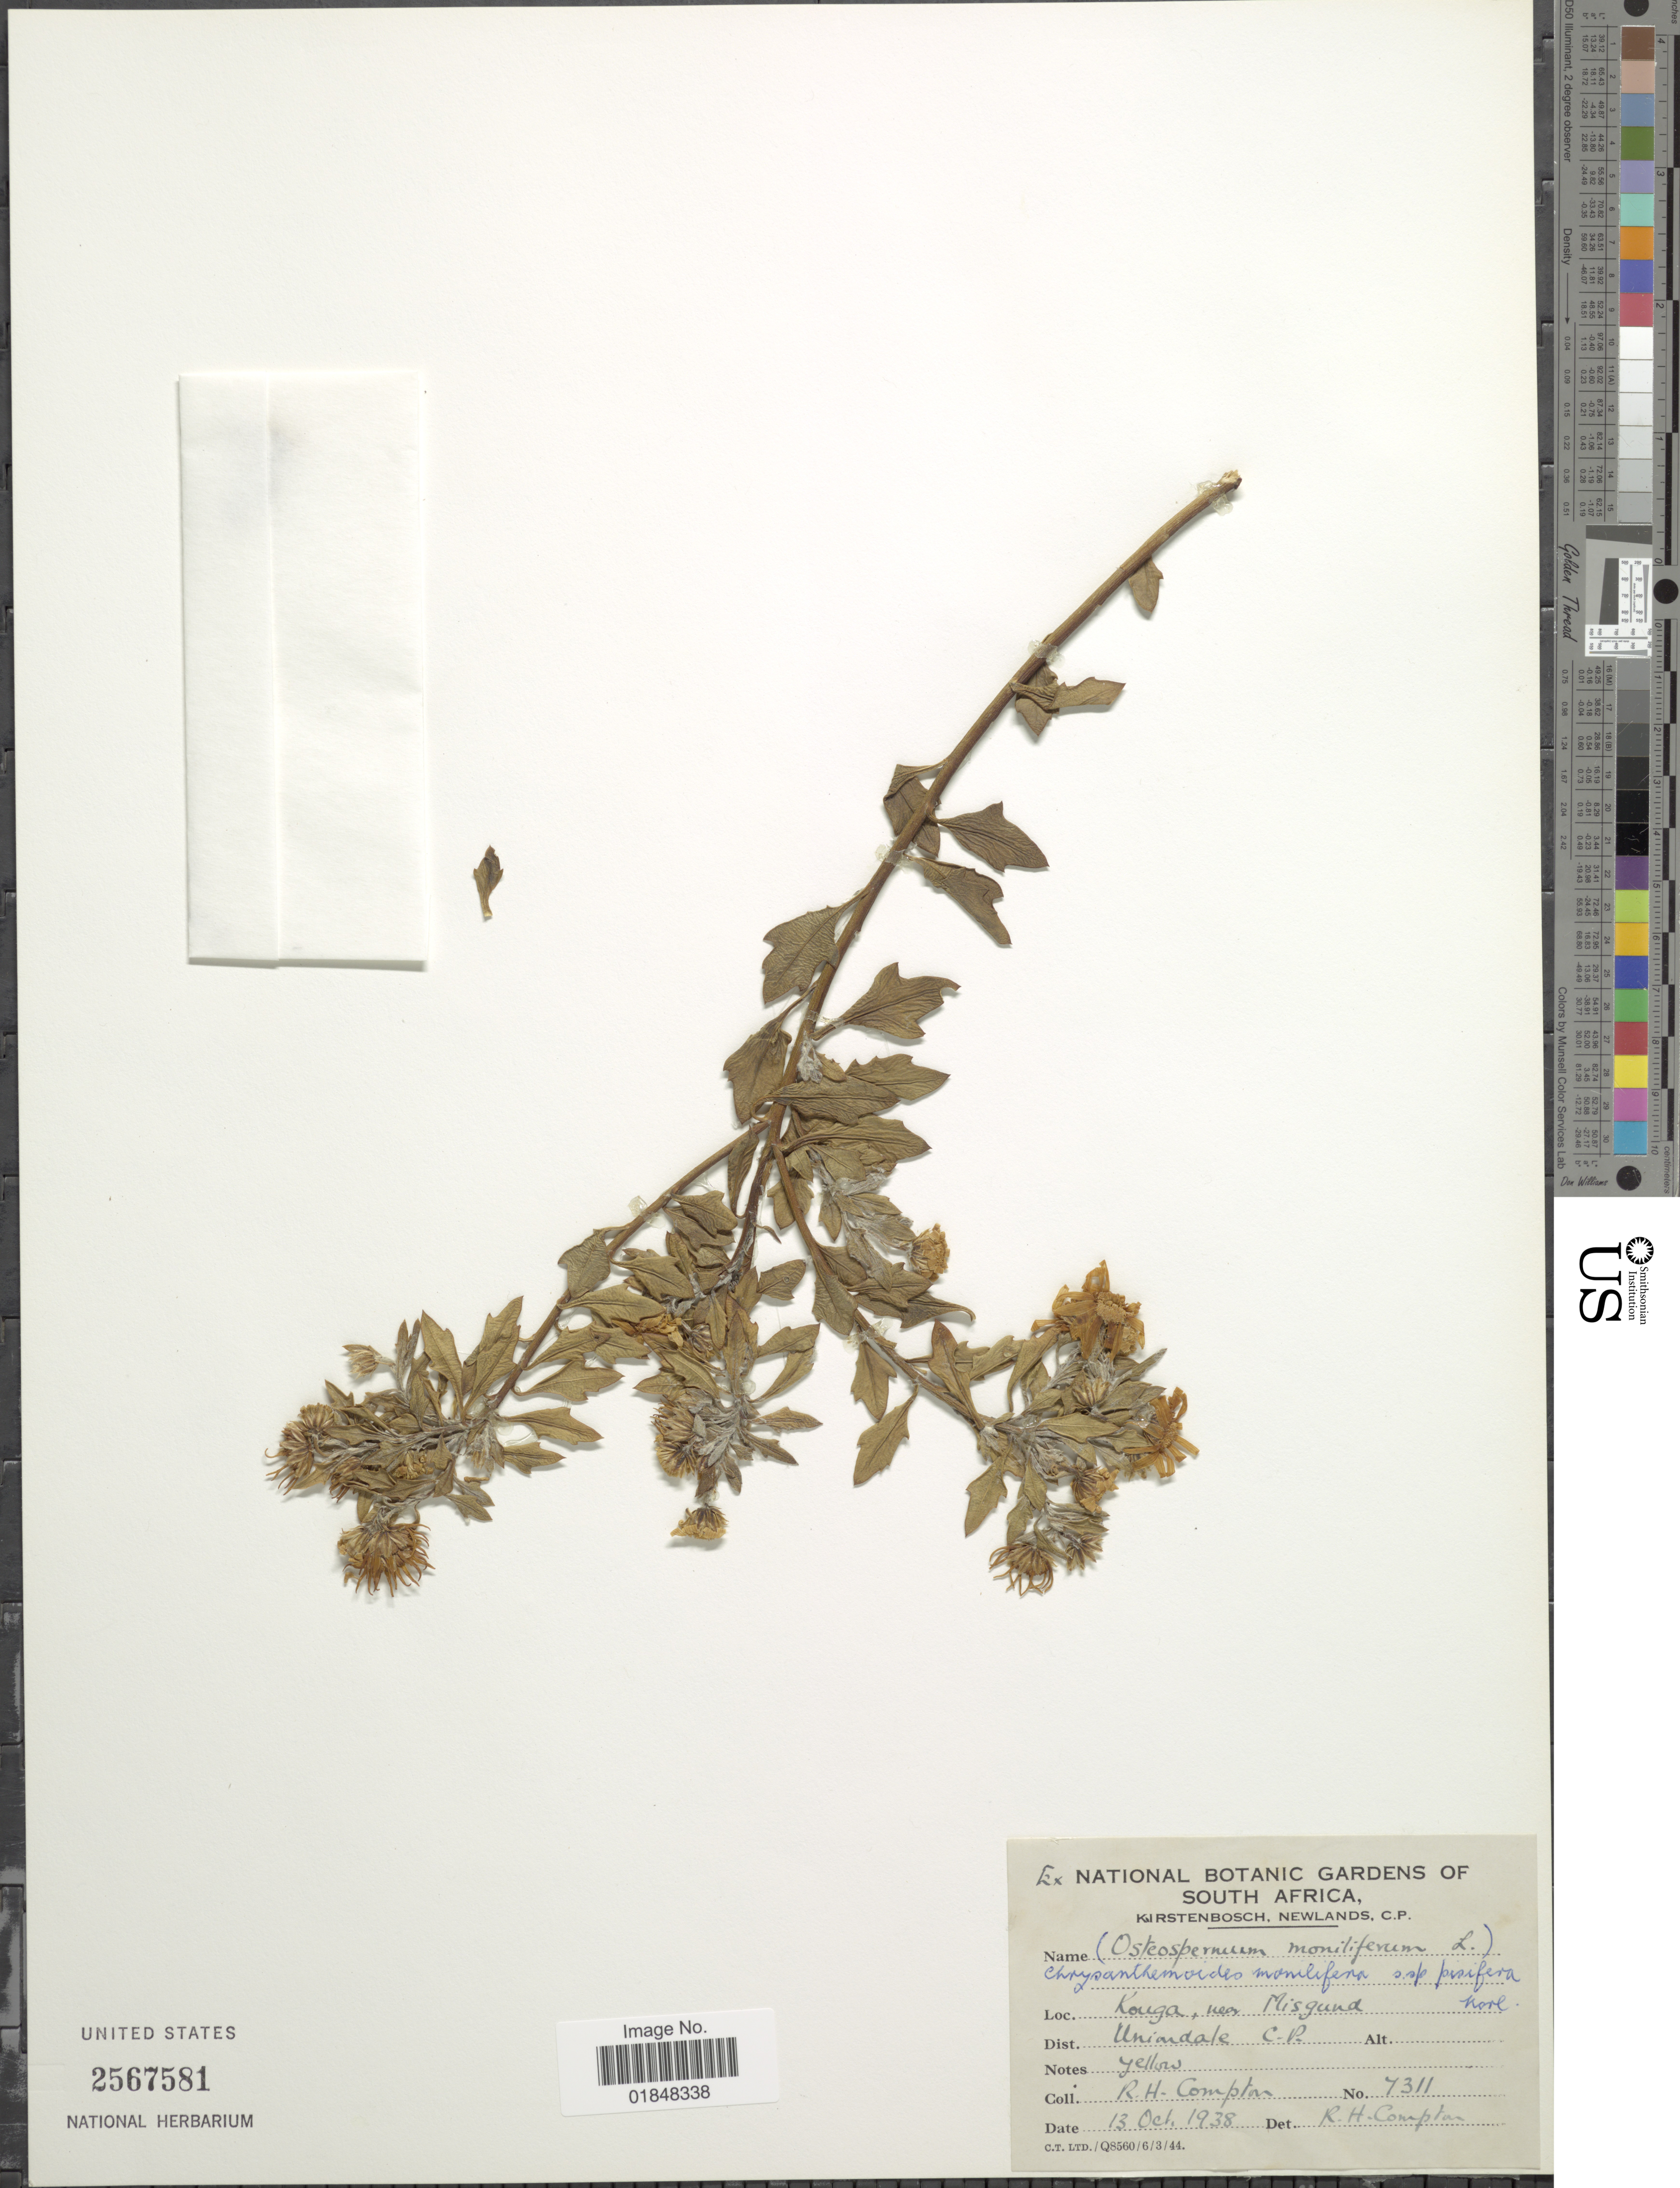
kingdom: Plantae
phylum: Tracheophyta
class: Magnoliopsida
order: Asterales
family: Asteraceae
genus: Chrysanthemoides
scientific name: Chrysanthemoides monilifera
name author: (L.) Norl.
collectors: R. H. Compton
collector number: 7311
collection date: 1938-10-13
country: South Africa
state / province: Western Cape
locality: Kanga, near Misgund, Dist. Uniondale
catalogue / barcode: US 2567581